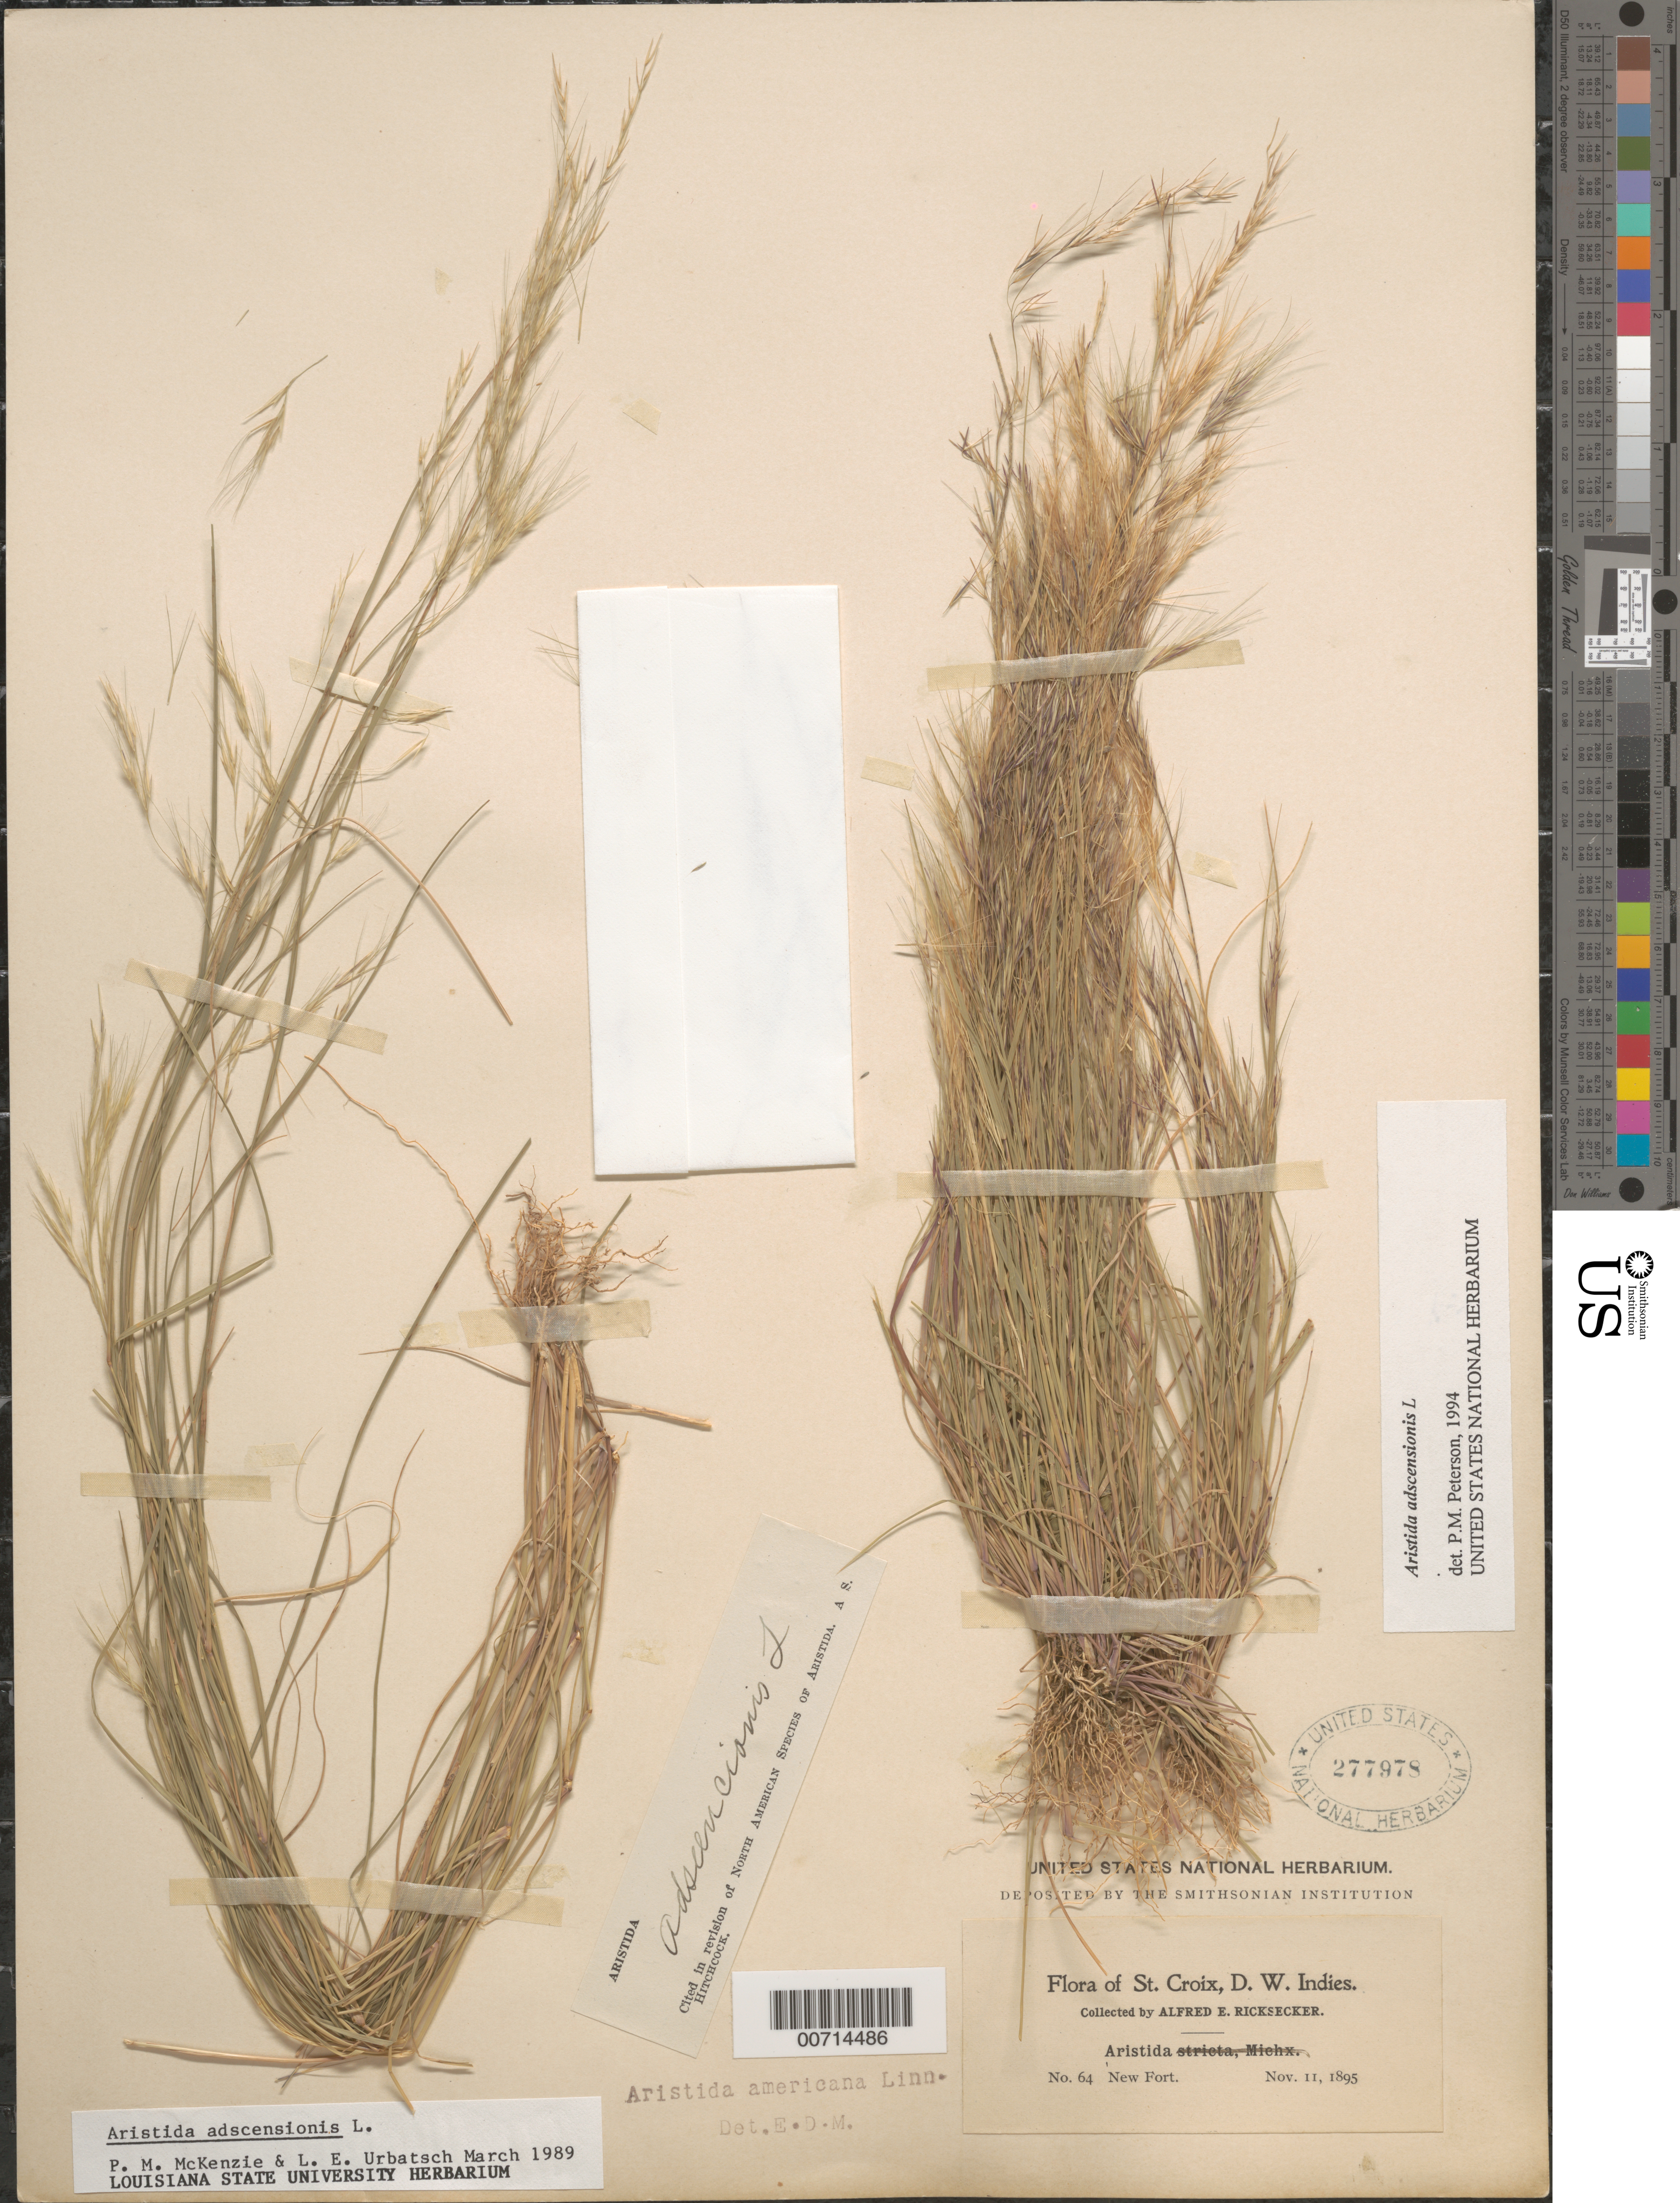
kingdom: Plantae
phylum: Tracheophyta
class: Liliopsida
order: Poales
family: Poaceae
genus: Aristida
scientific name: Aristida adscensionis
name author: L.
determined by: McKenzie, P. M.; Urbatsch, Lowell E.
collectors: A. E. Ricksecker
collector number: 64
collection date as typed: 11 Nov 1895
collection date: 1895-11-11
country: U.S. Virgin Islands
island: St. Croix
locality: St. Croix; New Fort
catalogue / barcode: US 277978